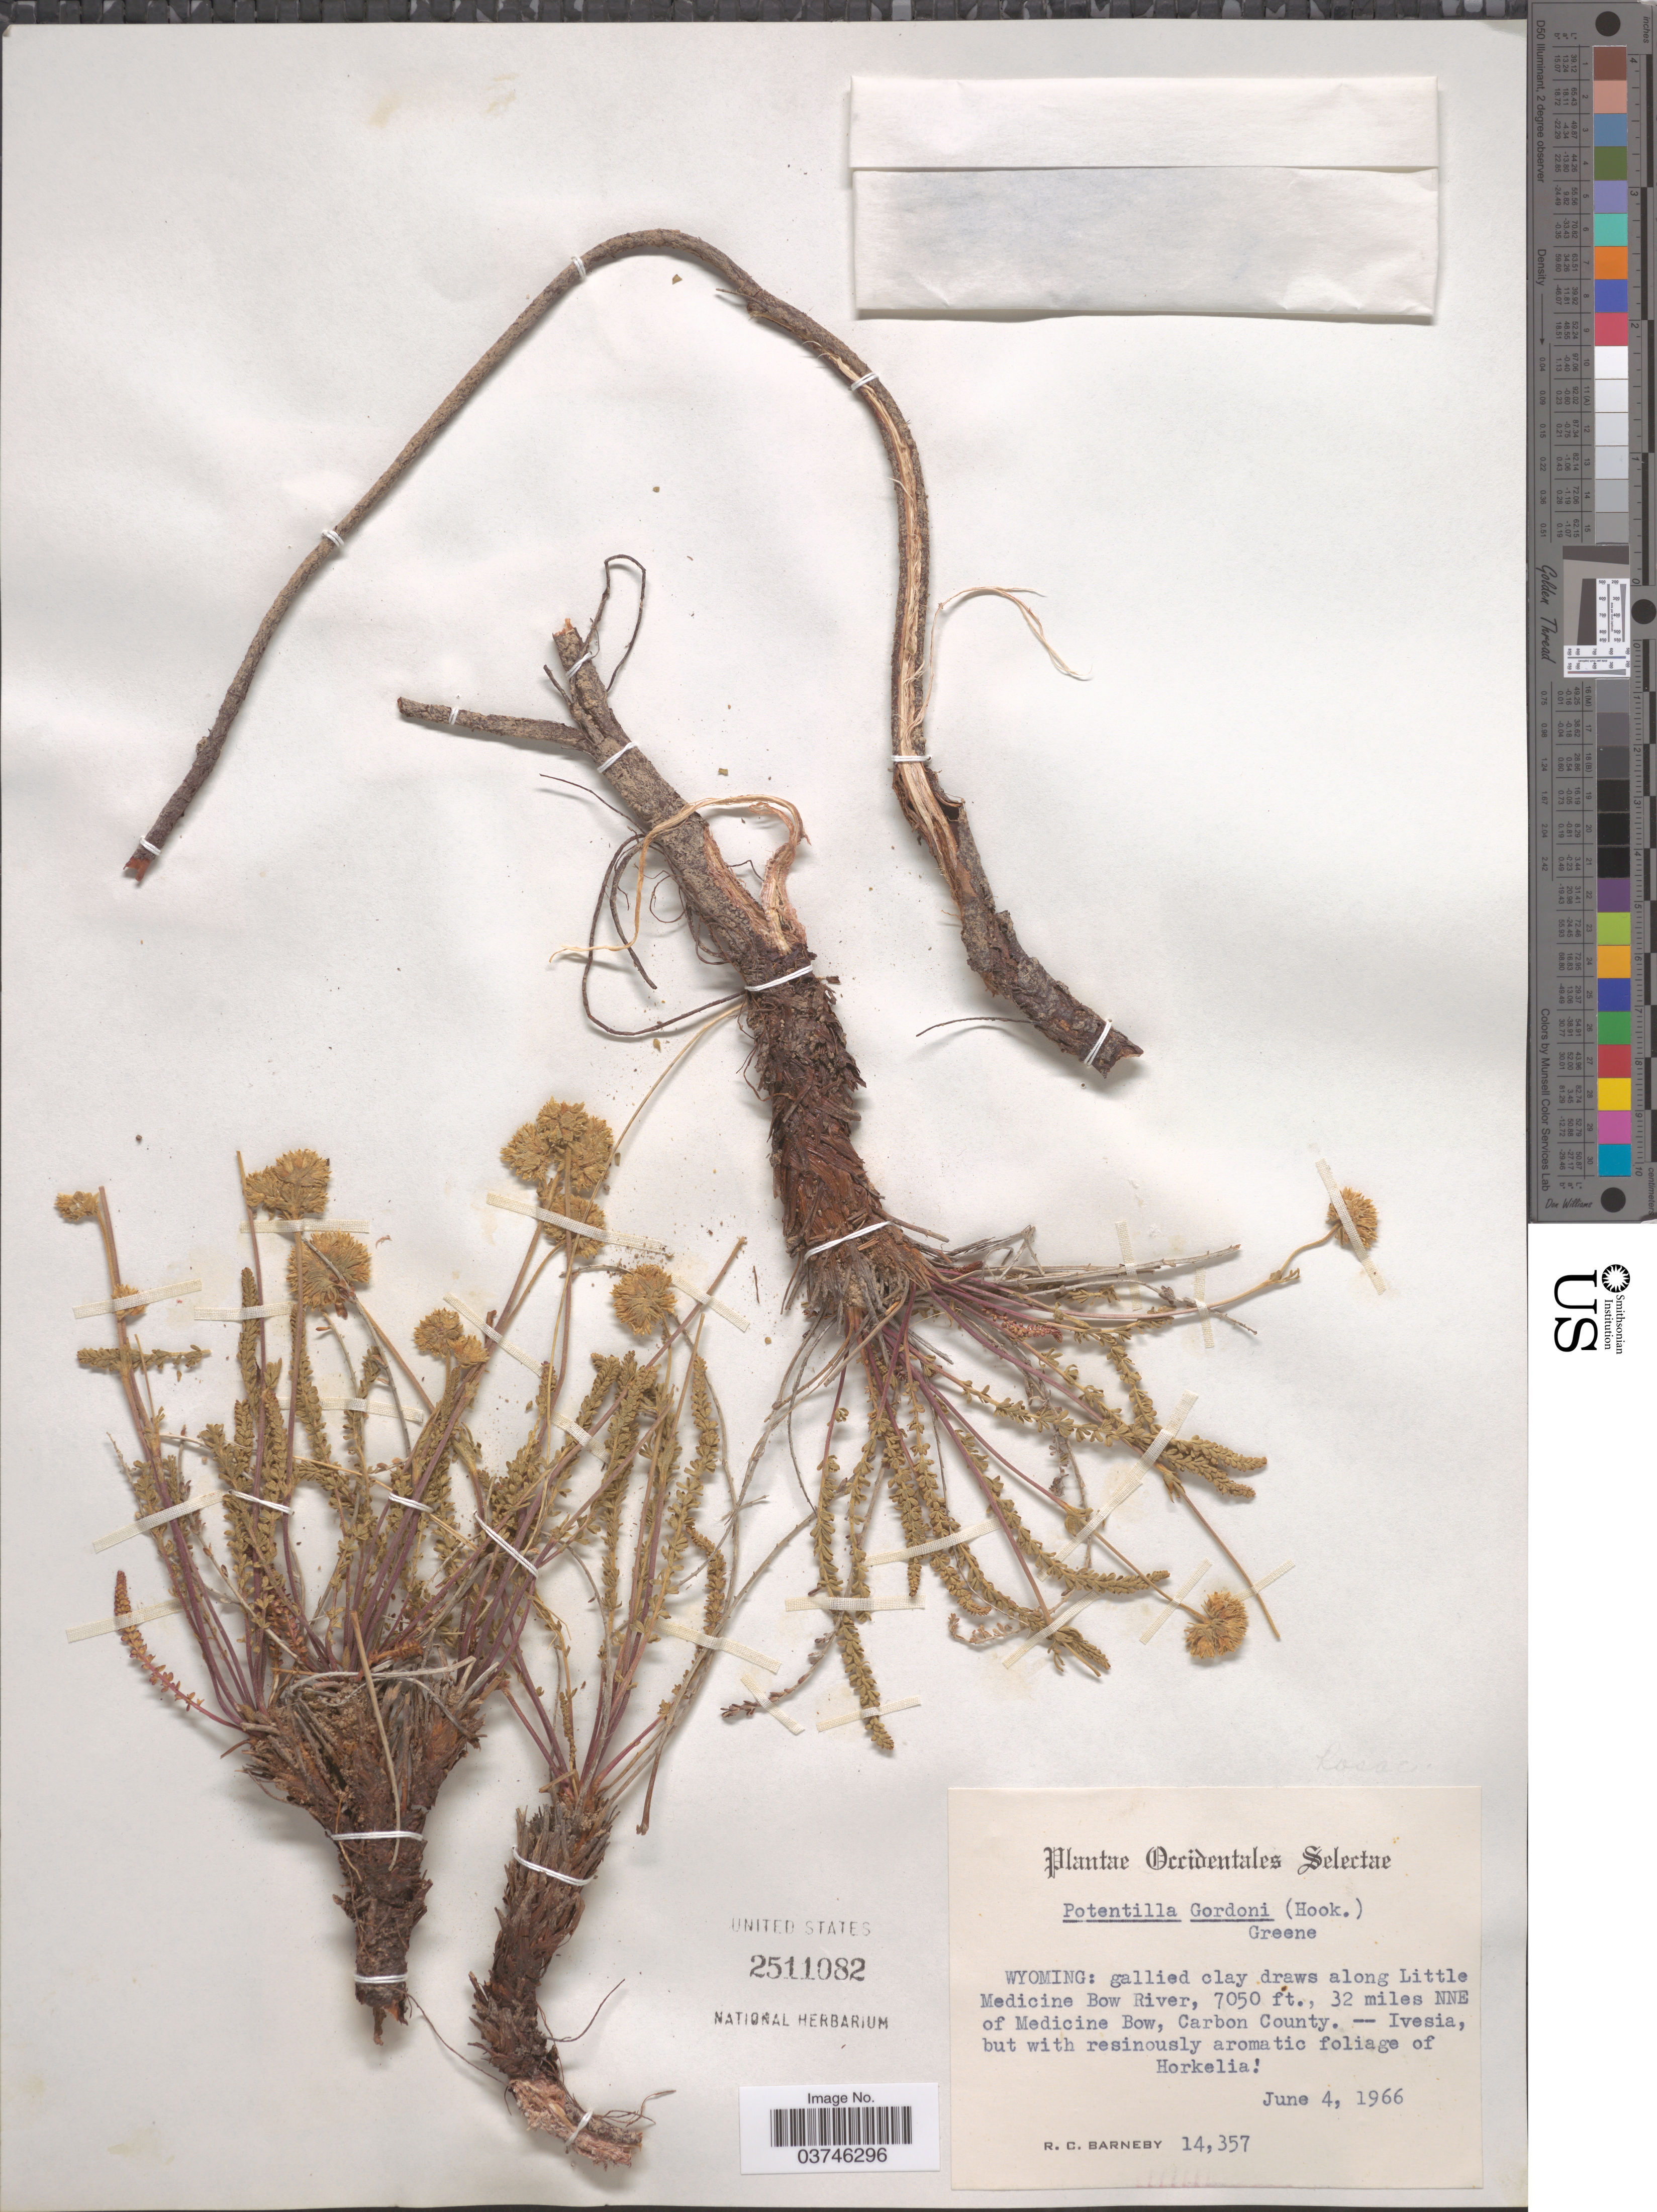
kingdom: Plantae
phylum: Tracheophyta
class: Magnoliopsida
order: Rosales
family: Rosaceae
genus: Potentilla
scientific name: Potentilla gordonii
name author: (Hook.) Greene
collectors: R. C. Barneby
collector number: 14357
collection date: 1966-06-04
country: United States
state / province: Wyoming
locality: Occidentales Selectae. Gallied clay draws along Little Medicine Bow River, 32 miles NNE of Medicine Bow, Carbon County.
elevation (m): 2149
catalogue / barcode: US 2511082